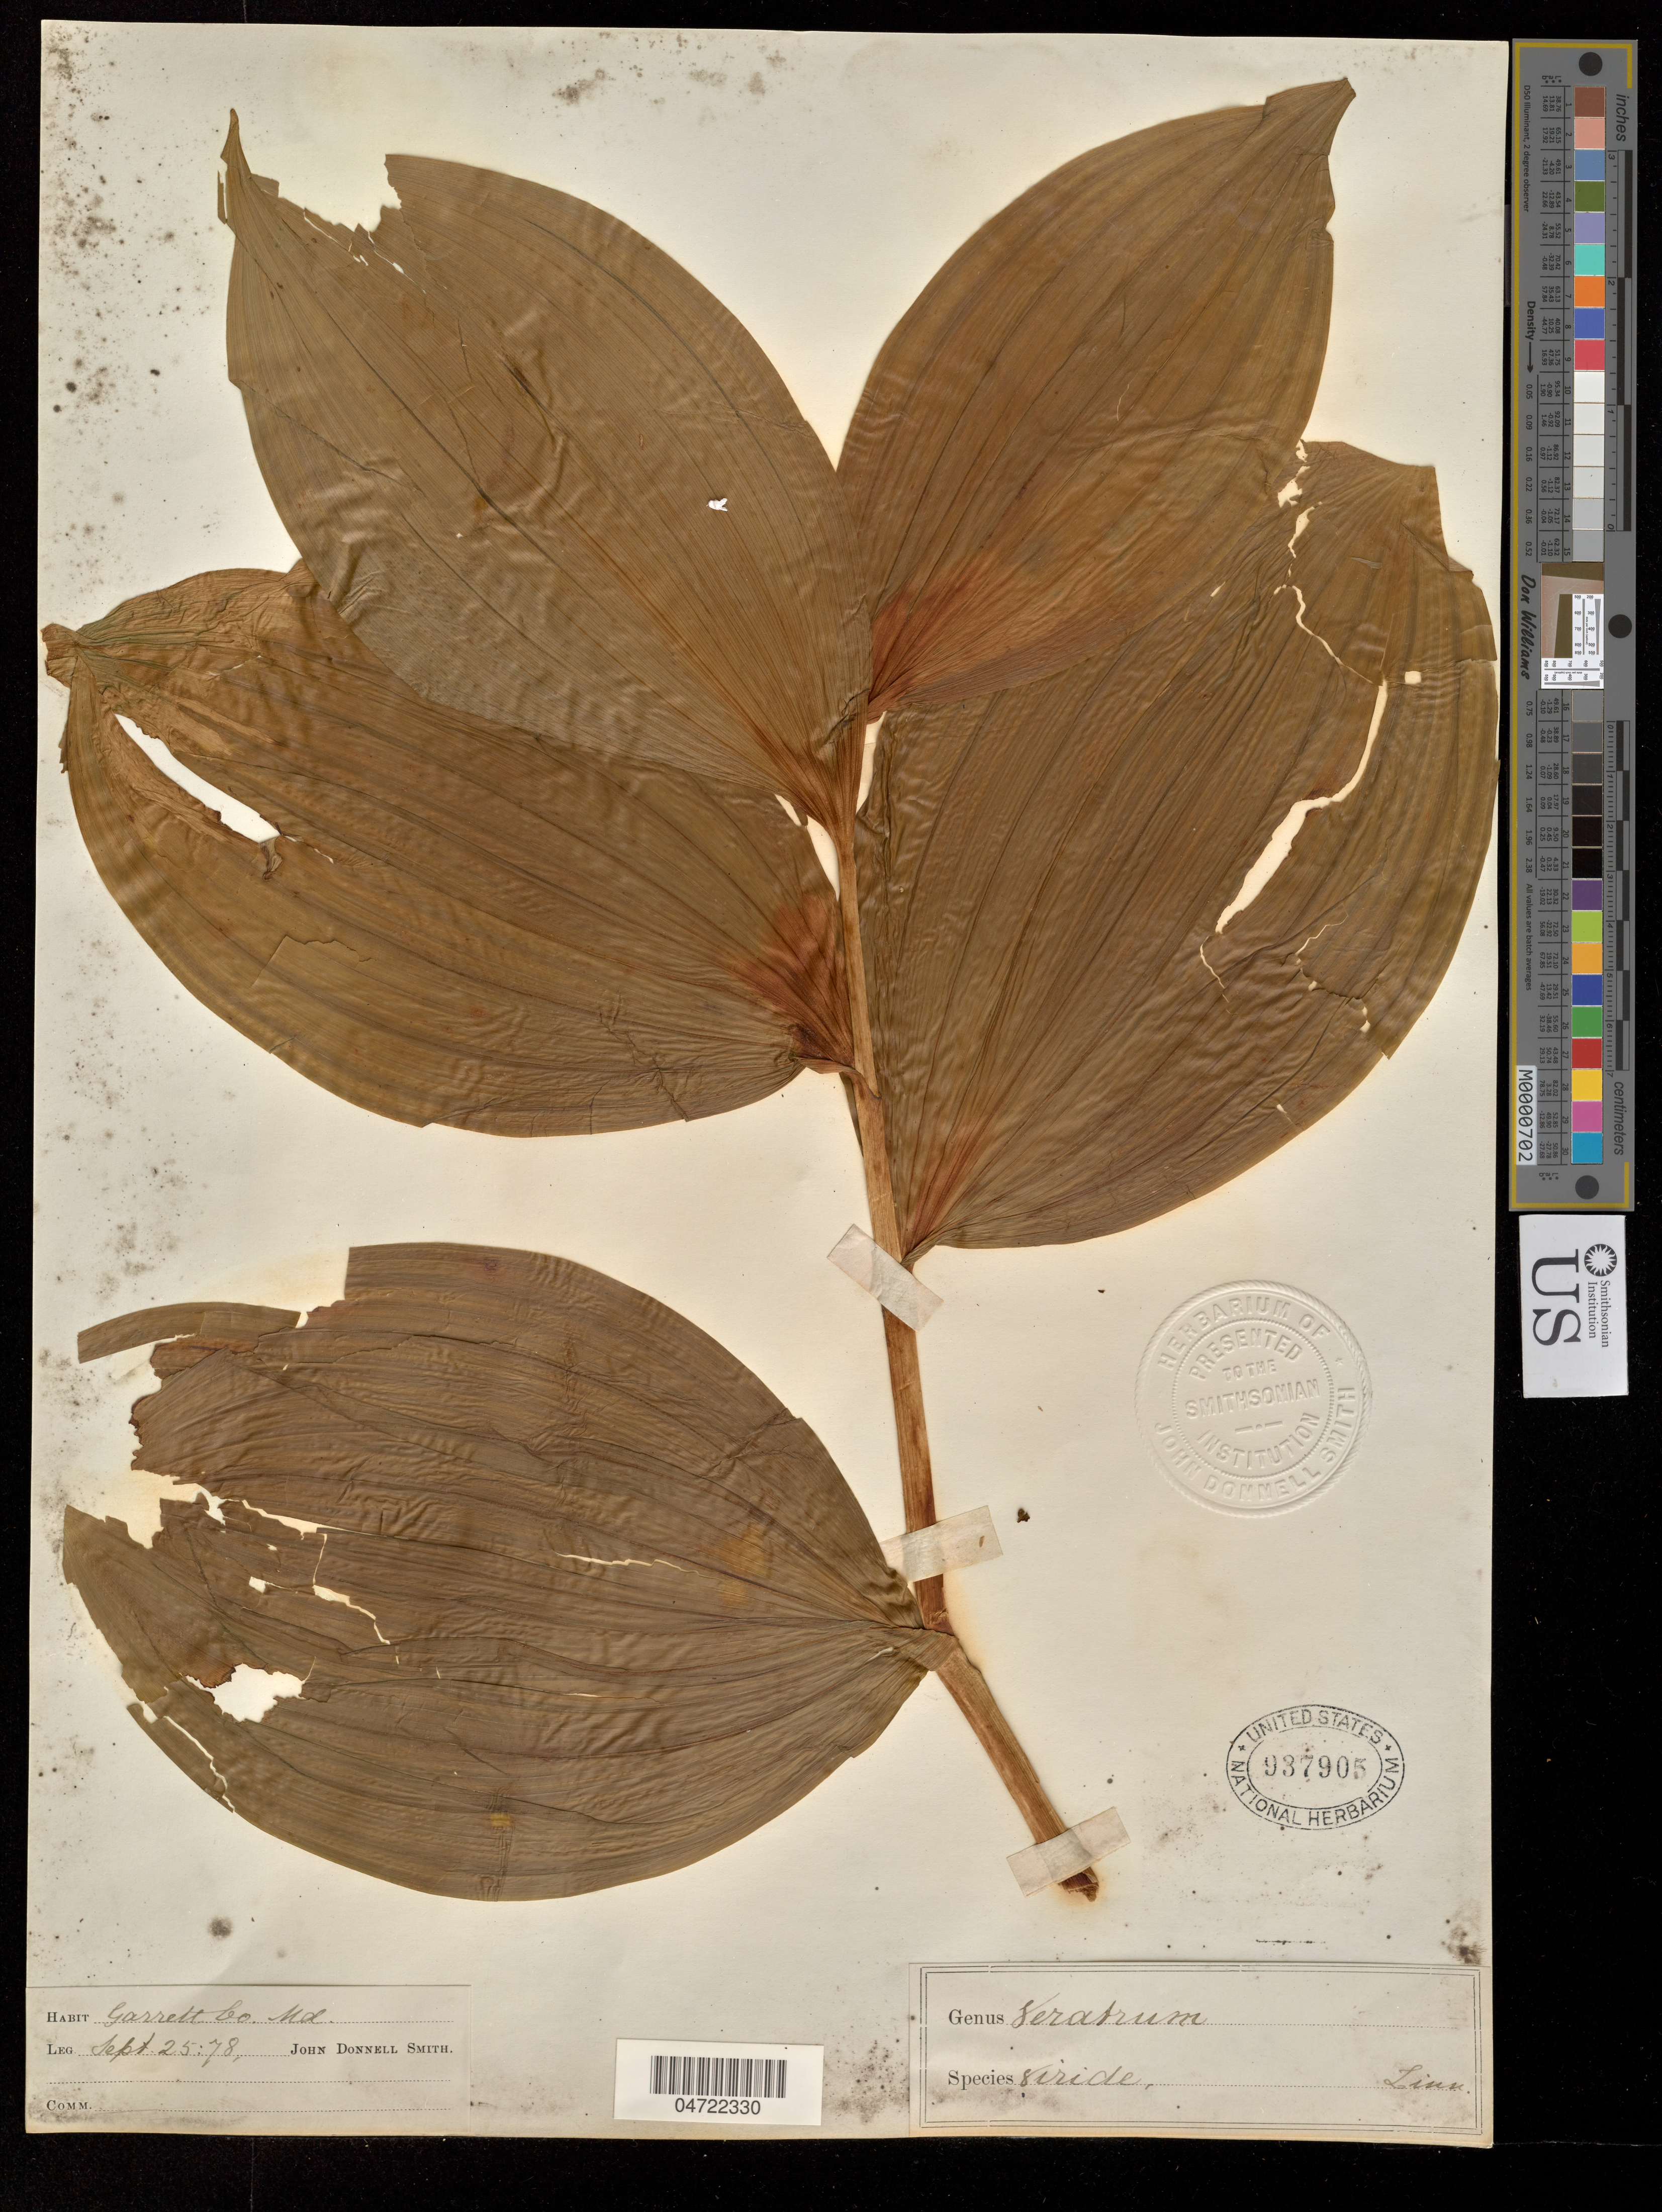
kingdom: Plantae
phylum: Tracheophyta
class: Liliopsida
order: Liliales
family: Melanthiaceae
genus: Veratrum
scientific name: Veratrum viride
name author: Aiton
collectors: J. Donnell Smith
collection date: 1878-09-25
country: United States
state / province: Maryland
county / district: Garrett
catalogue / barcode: US 937905